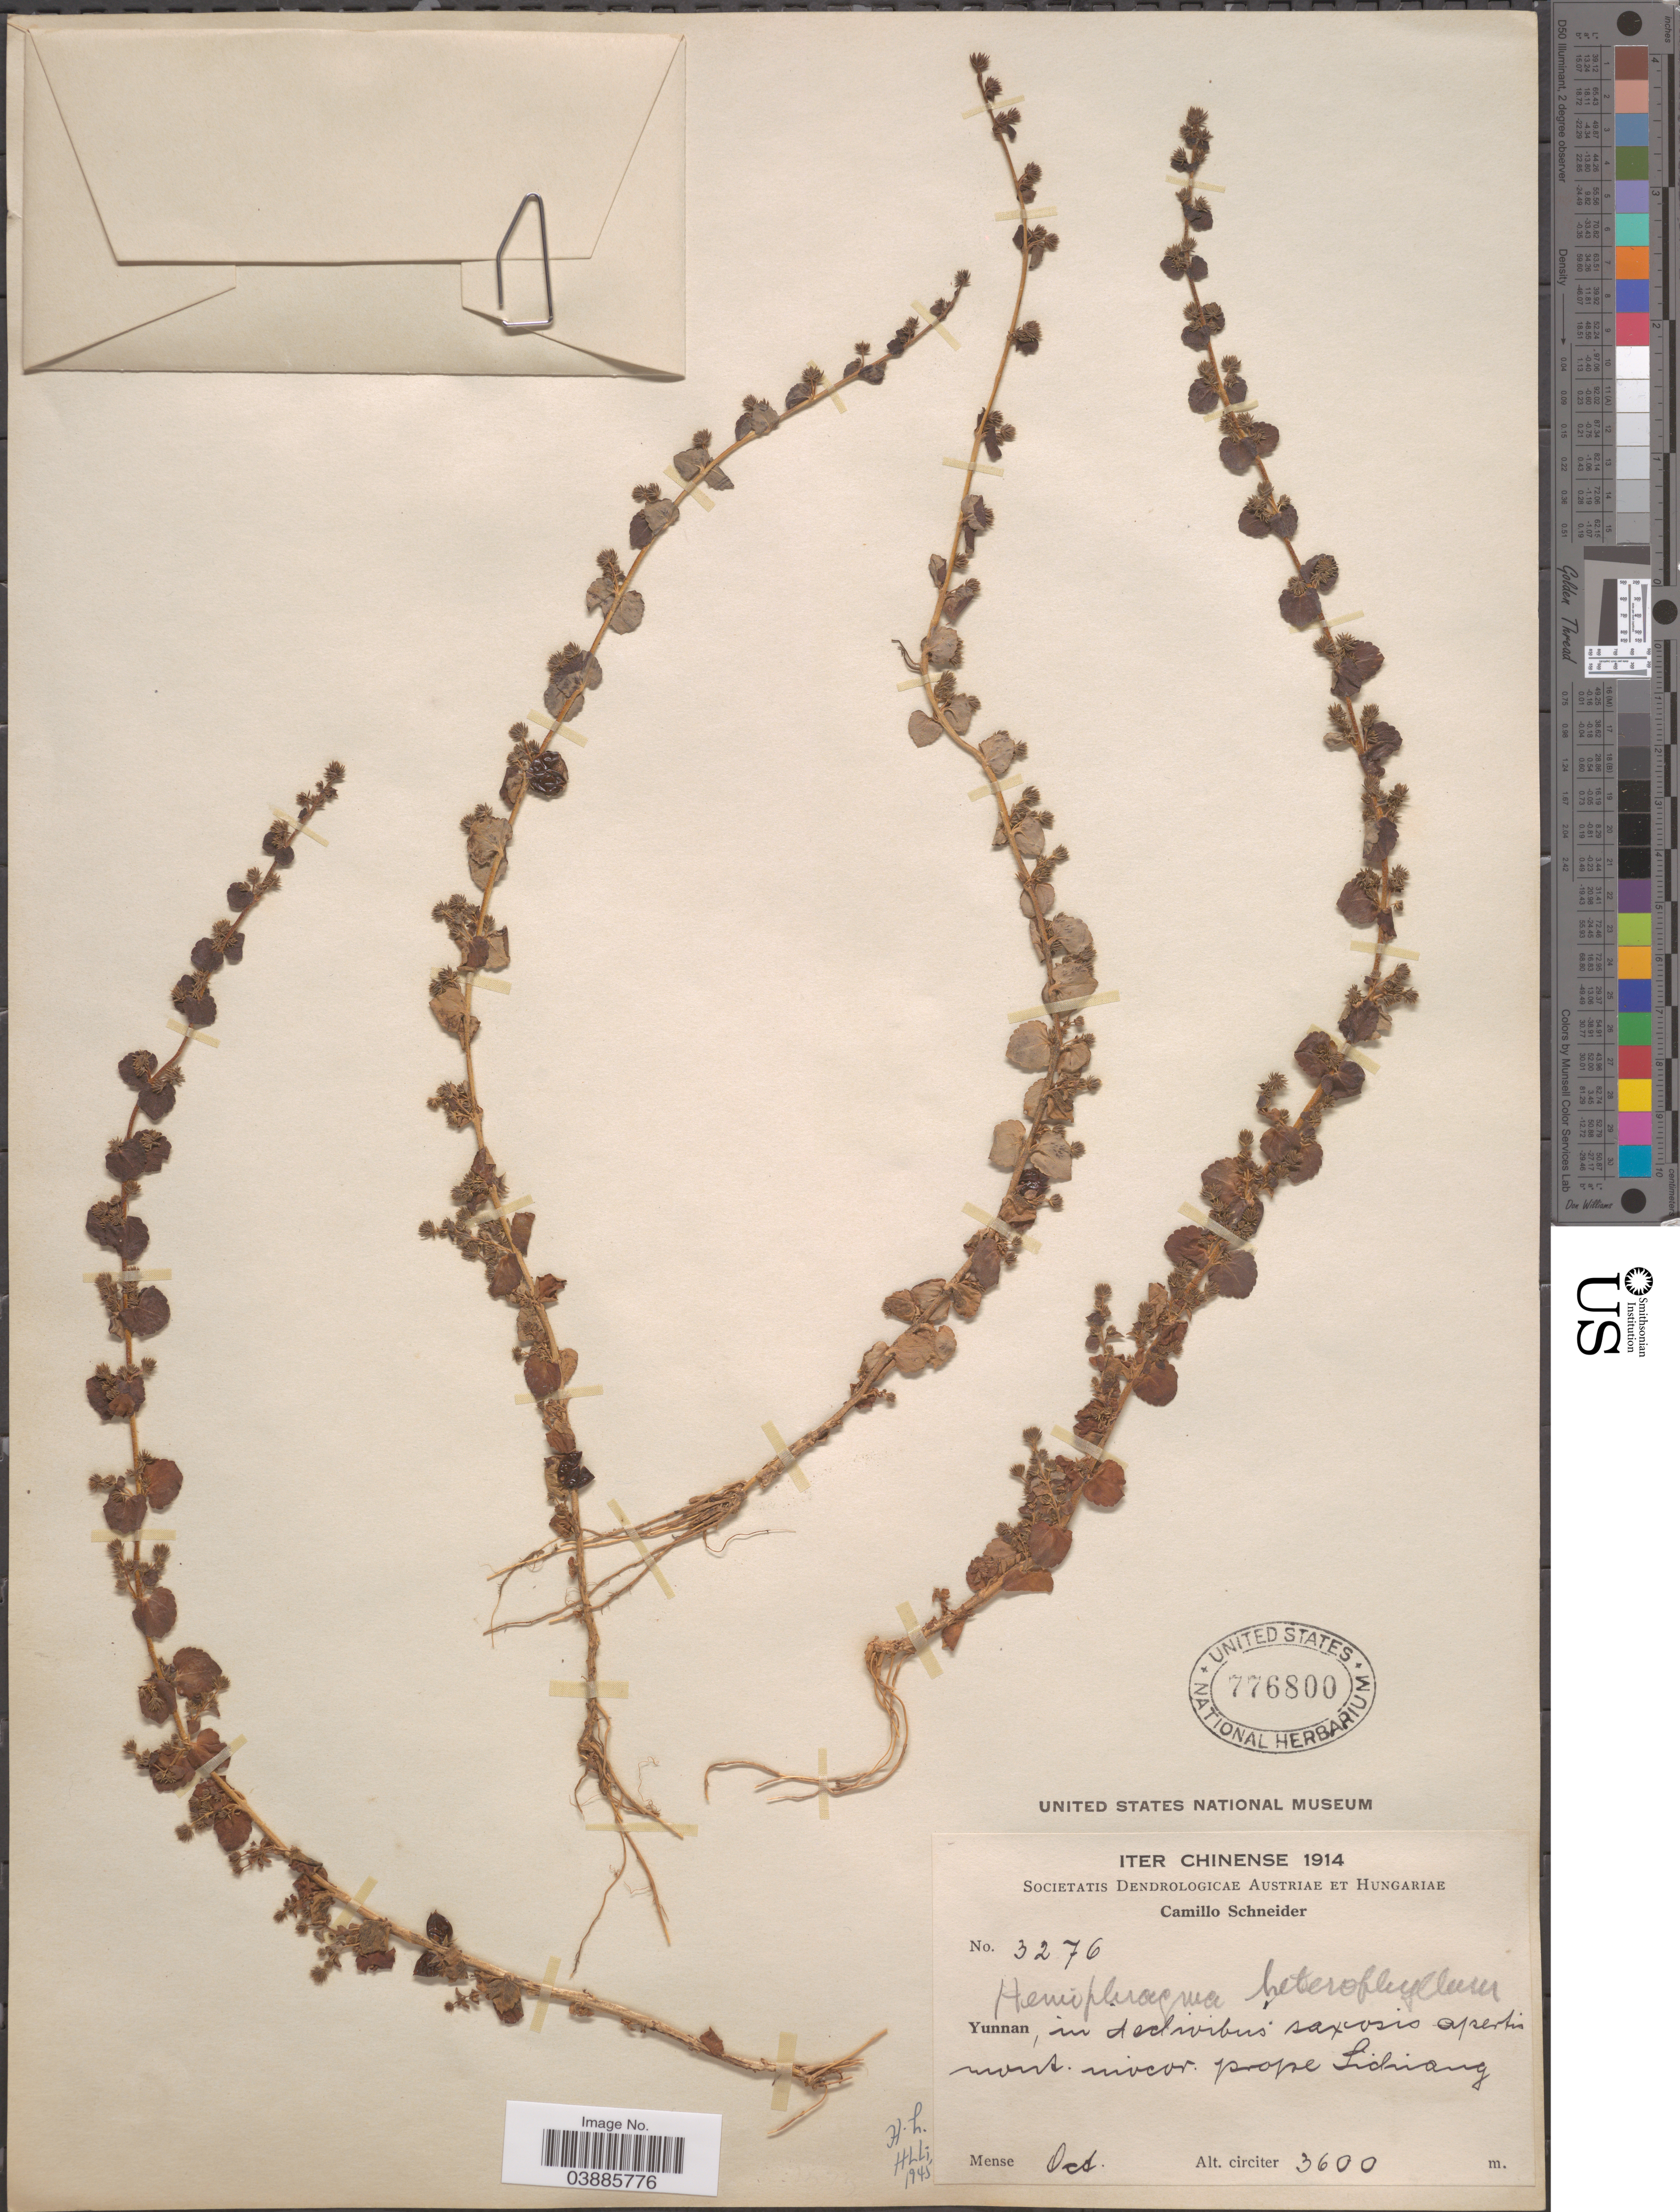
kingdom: Plantae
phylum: Tracheophyta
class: Magnoliopsida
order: Lamiales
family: Plantaginaceae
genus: Hemiphragma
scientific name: Hemiphragma heterophyllum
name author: Wall.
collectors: C. K. Schneider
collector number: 3276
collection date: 1914-10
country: China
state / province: Yunnan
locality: Yunnan, in declivibus saxosis apertis mont. niveor prope Lichiang.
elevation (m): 3600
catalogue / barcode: US 776800